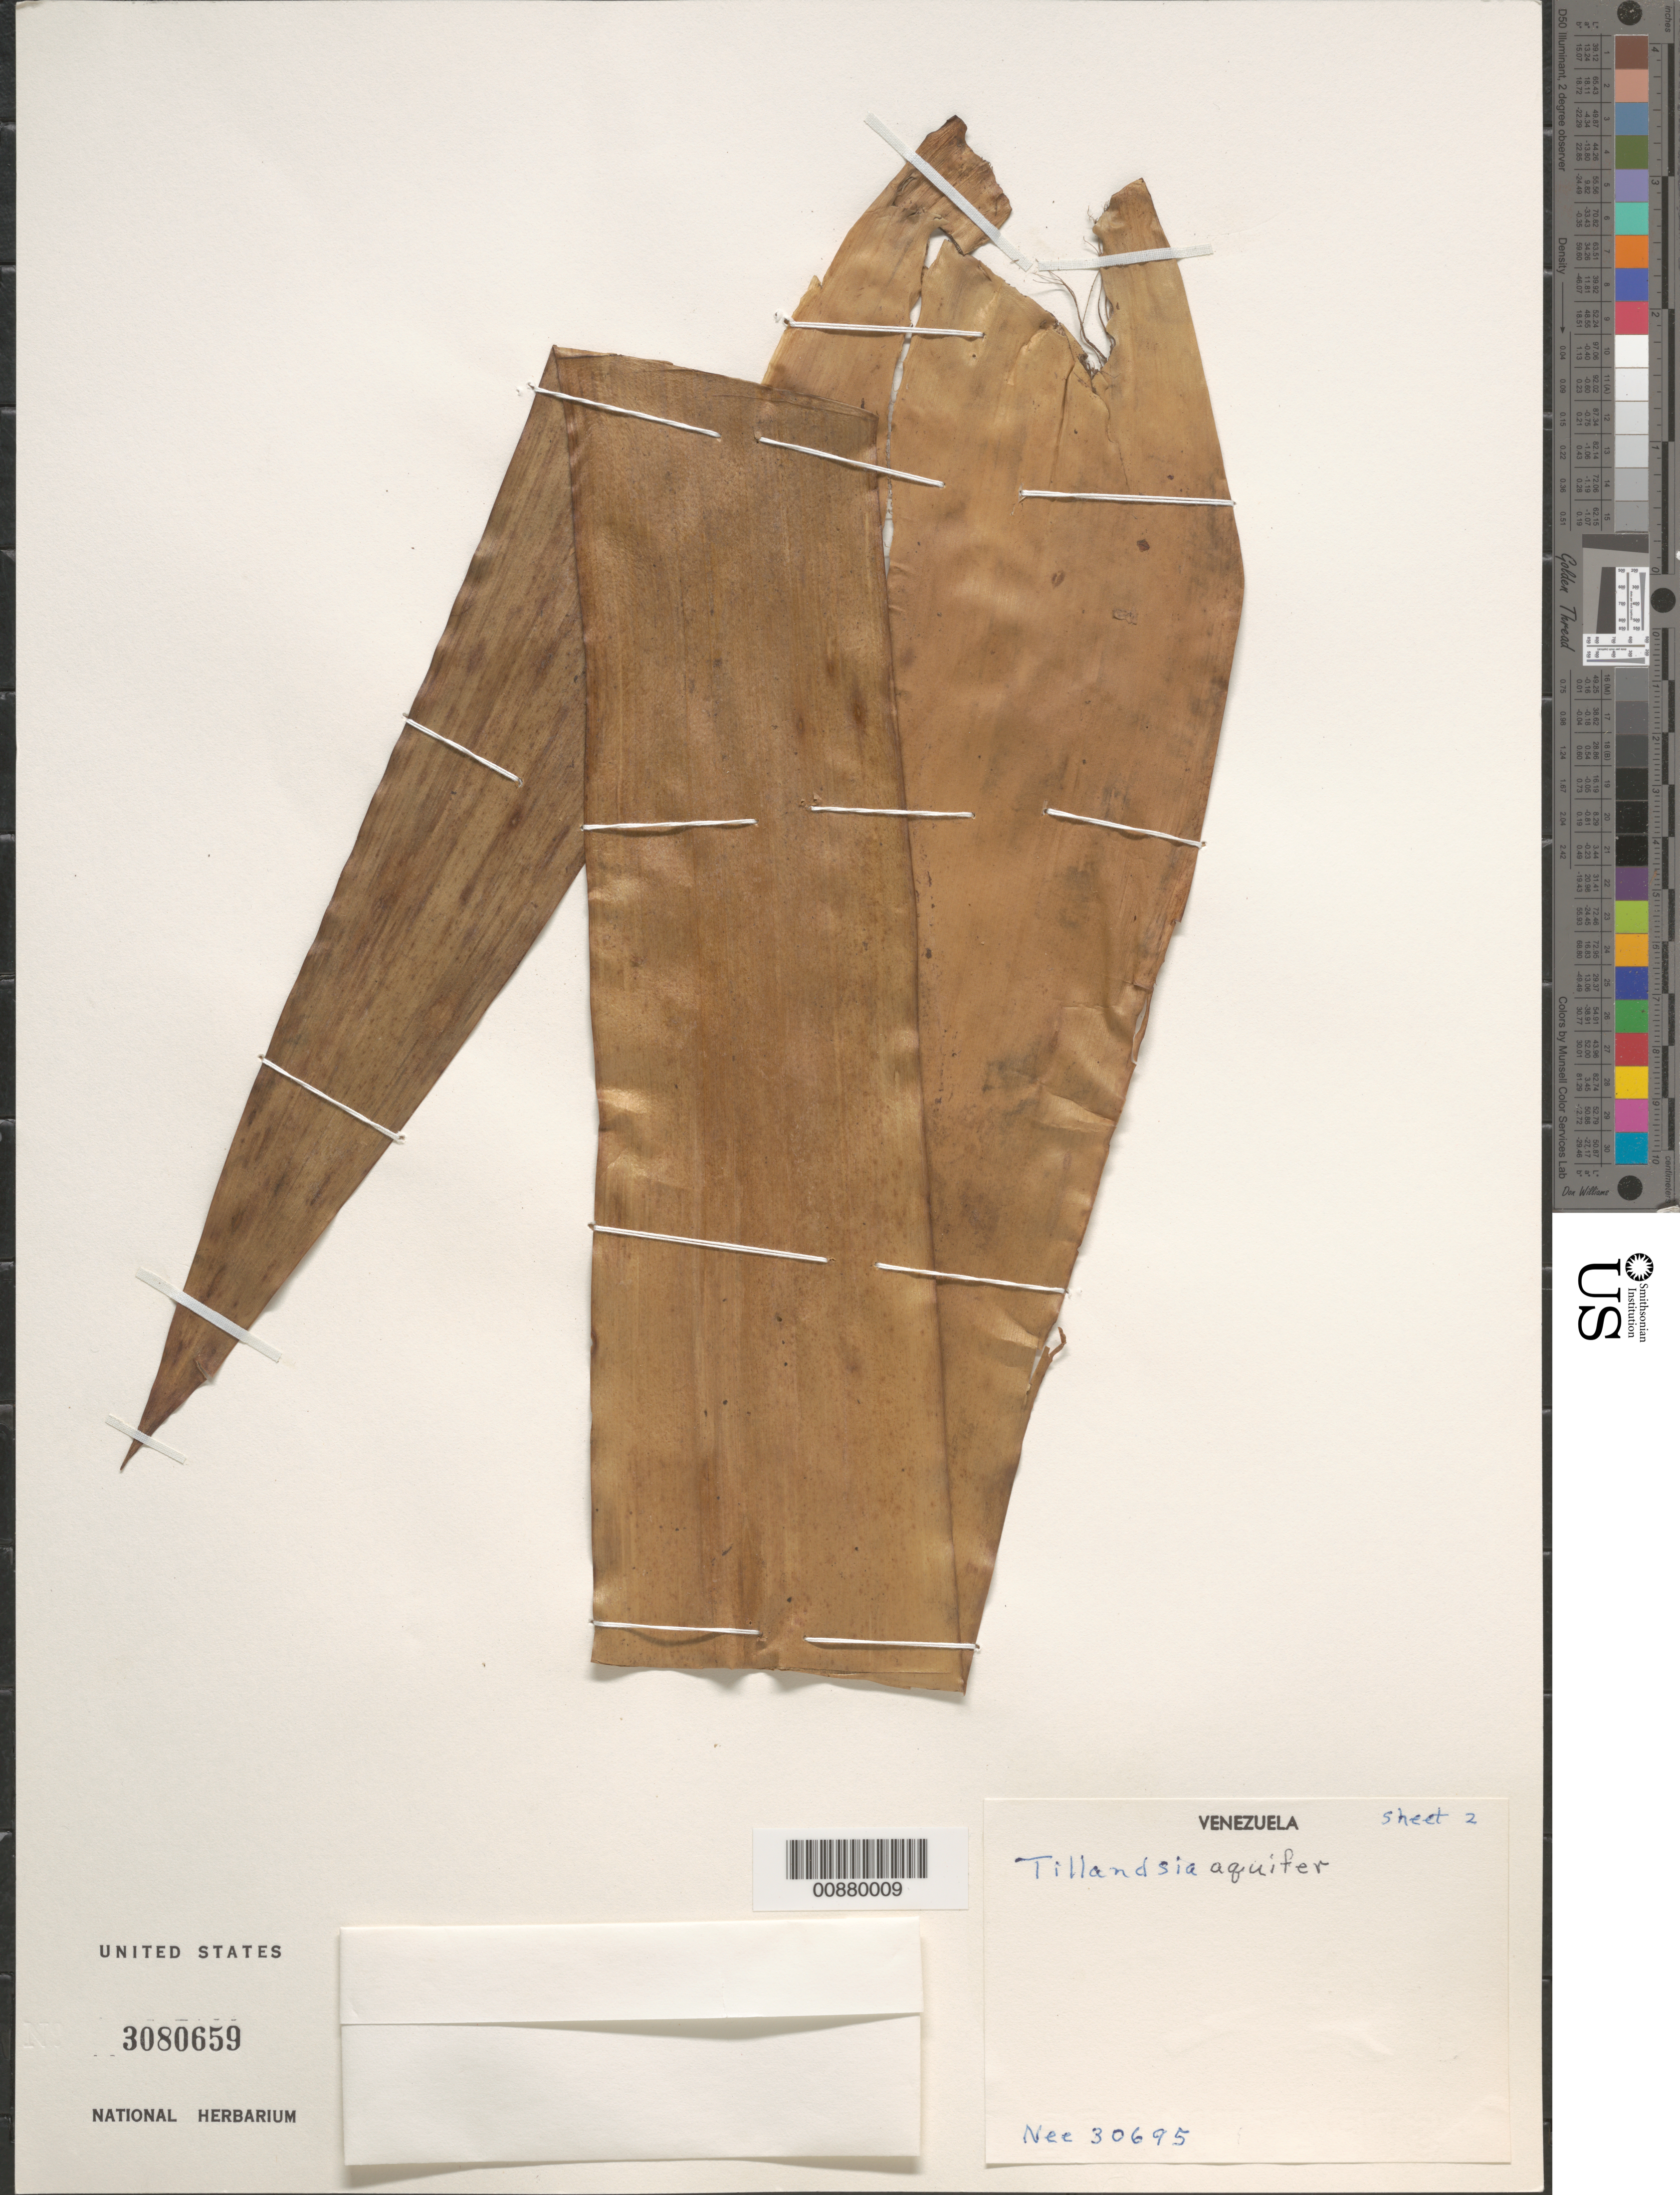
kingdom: Plantae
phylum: Tracheophyta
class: Liliopsida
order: Poales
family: Bromeliaceae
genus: Tillandsia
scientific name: Tillandsia aquifer L.B. Sm., ined.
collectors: Nee, --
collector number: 30695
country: Venezuela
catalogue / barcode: US 3080659